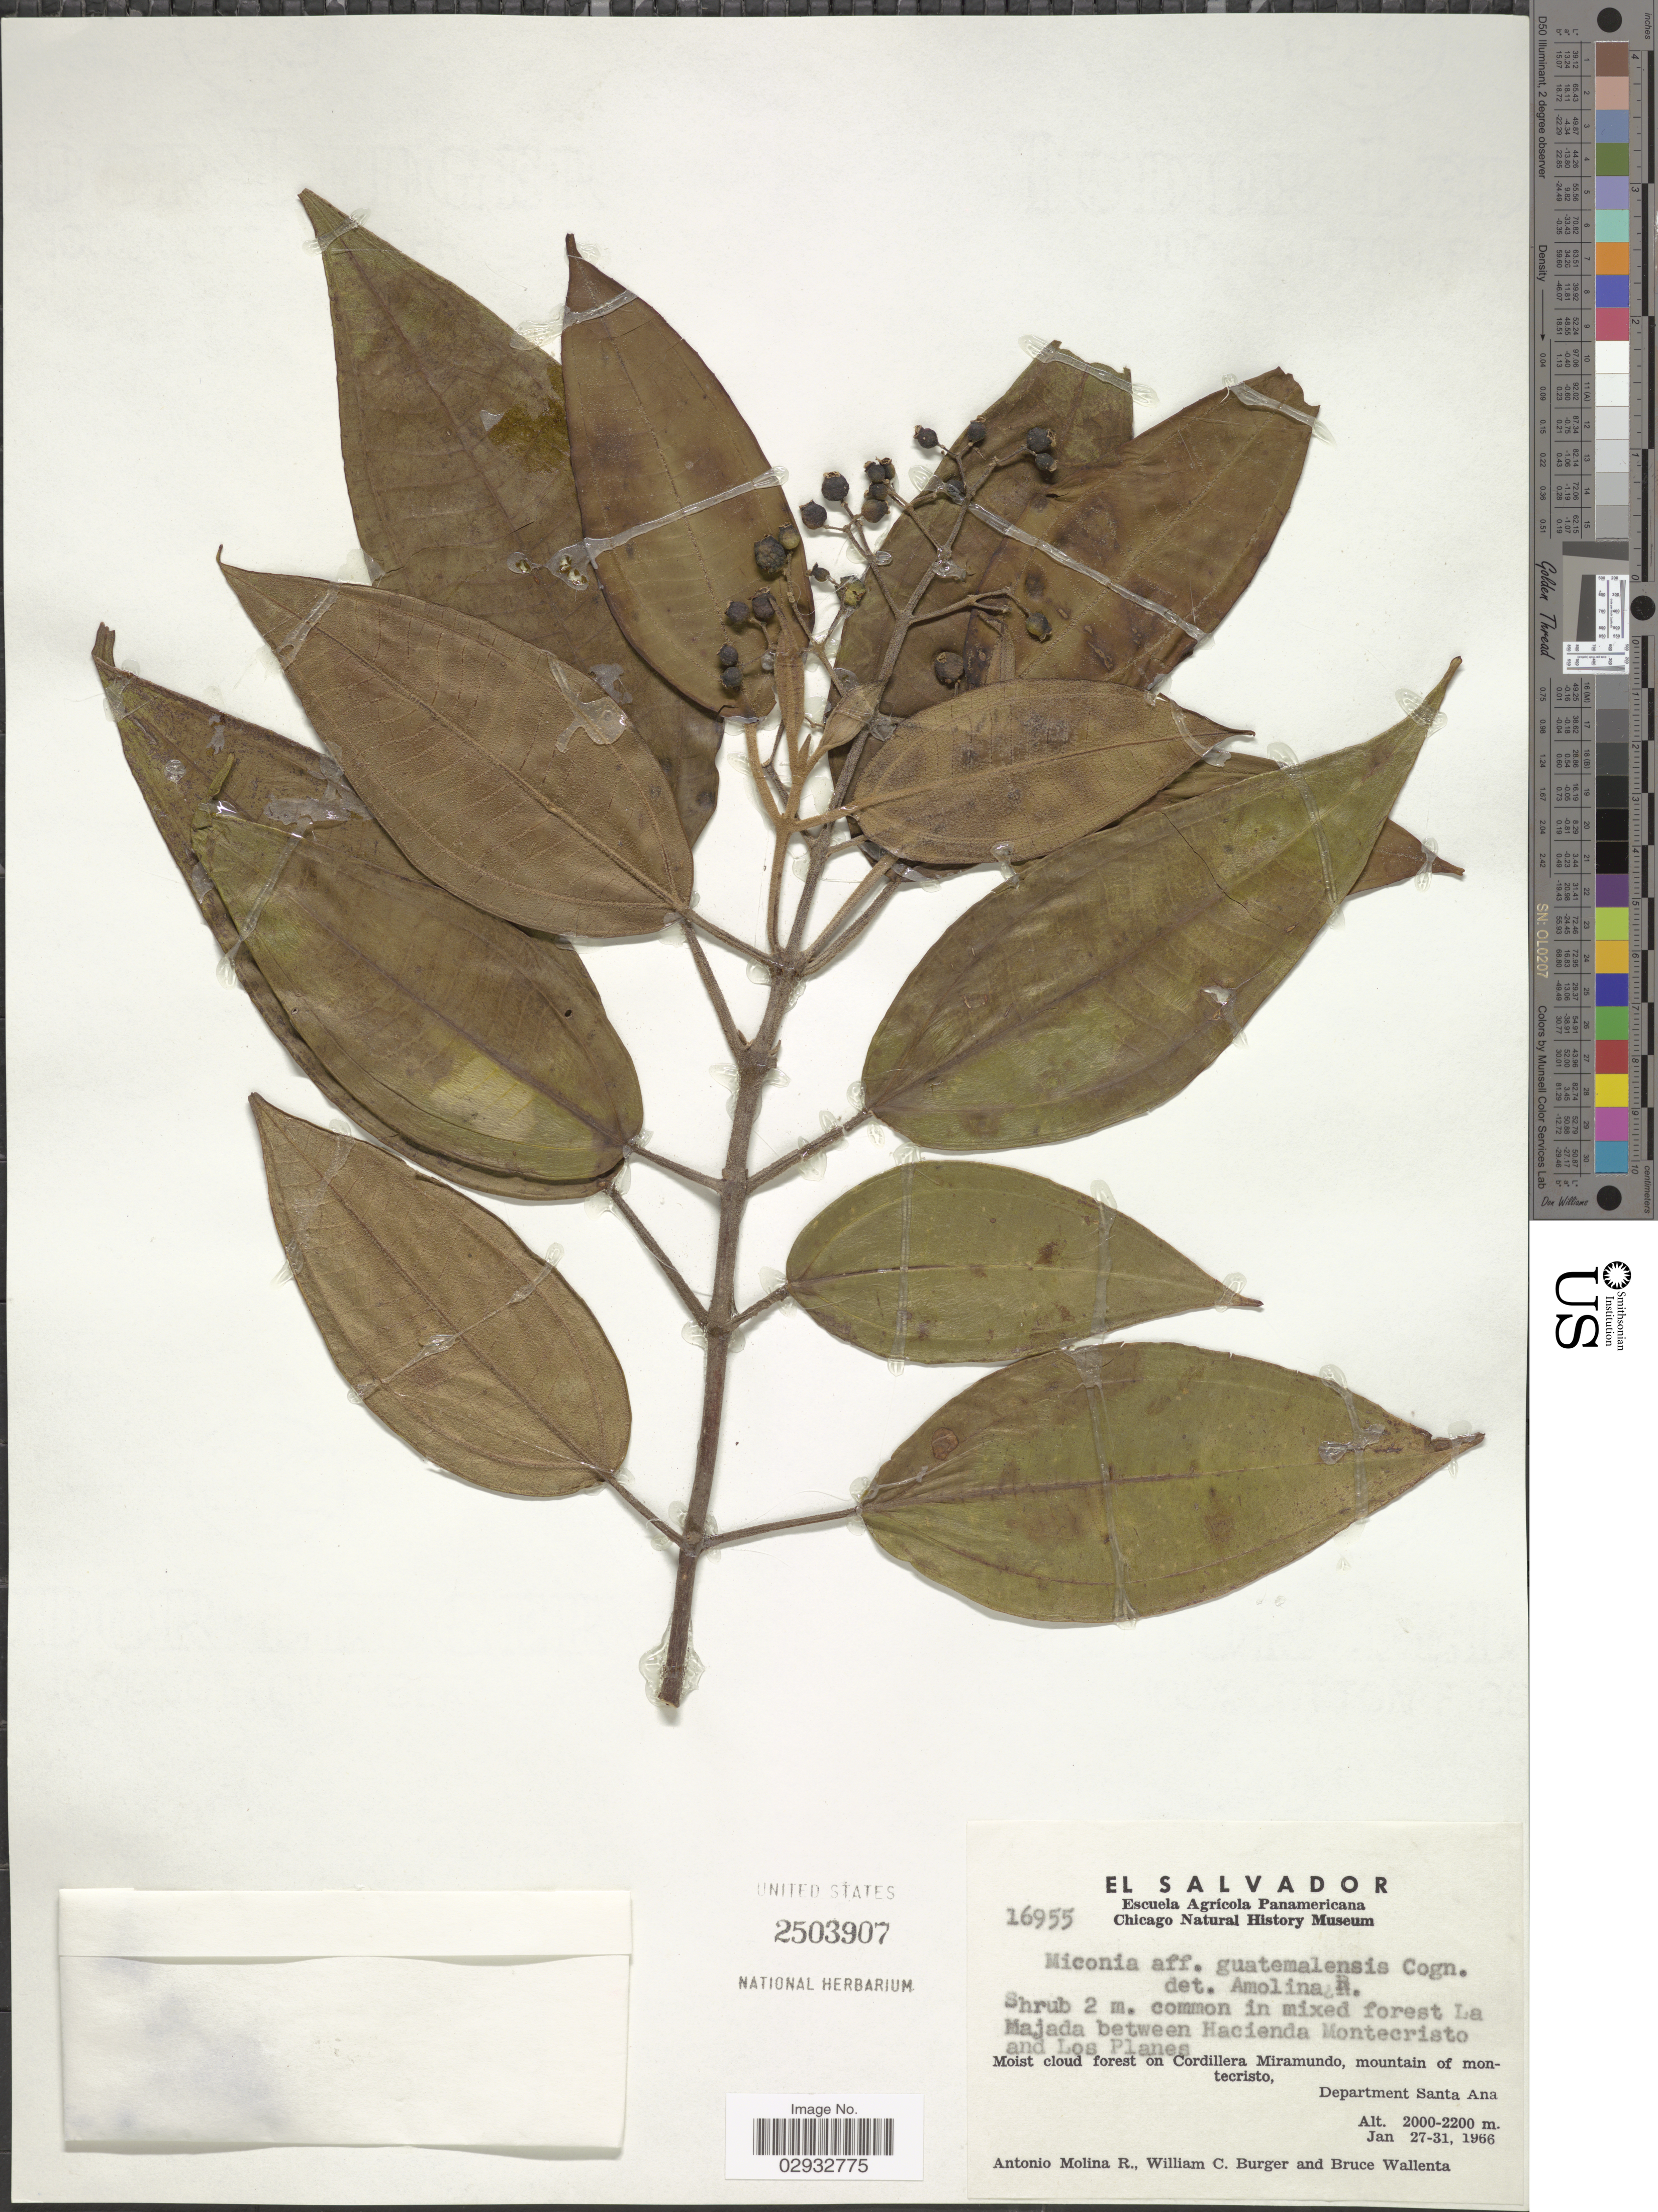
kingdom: Plantae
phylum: Tracheophyta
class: Magnoliopsida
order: Myrtales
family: Melastomataceae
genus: Miconia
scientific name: Miconia guatemalensis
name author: Cogn. in Donn. Sm.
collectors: A. Molina R., W. Burger & B. Wallenta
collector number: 16955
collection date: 1966-01-27/1966-01-31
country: El Salvador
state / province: Santa Ana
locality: La Majada between Hacienda Montecristo ad Los Planes. On Cordillera Miramundo, mountain of montecristo, Department Santa Ana.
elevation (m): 2000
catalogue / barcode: US 2503907